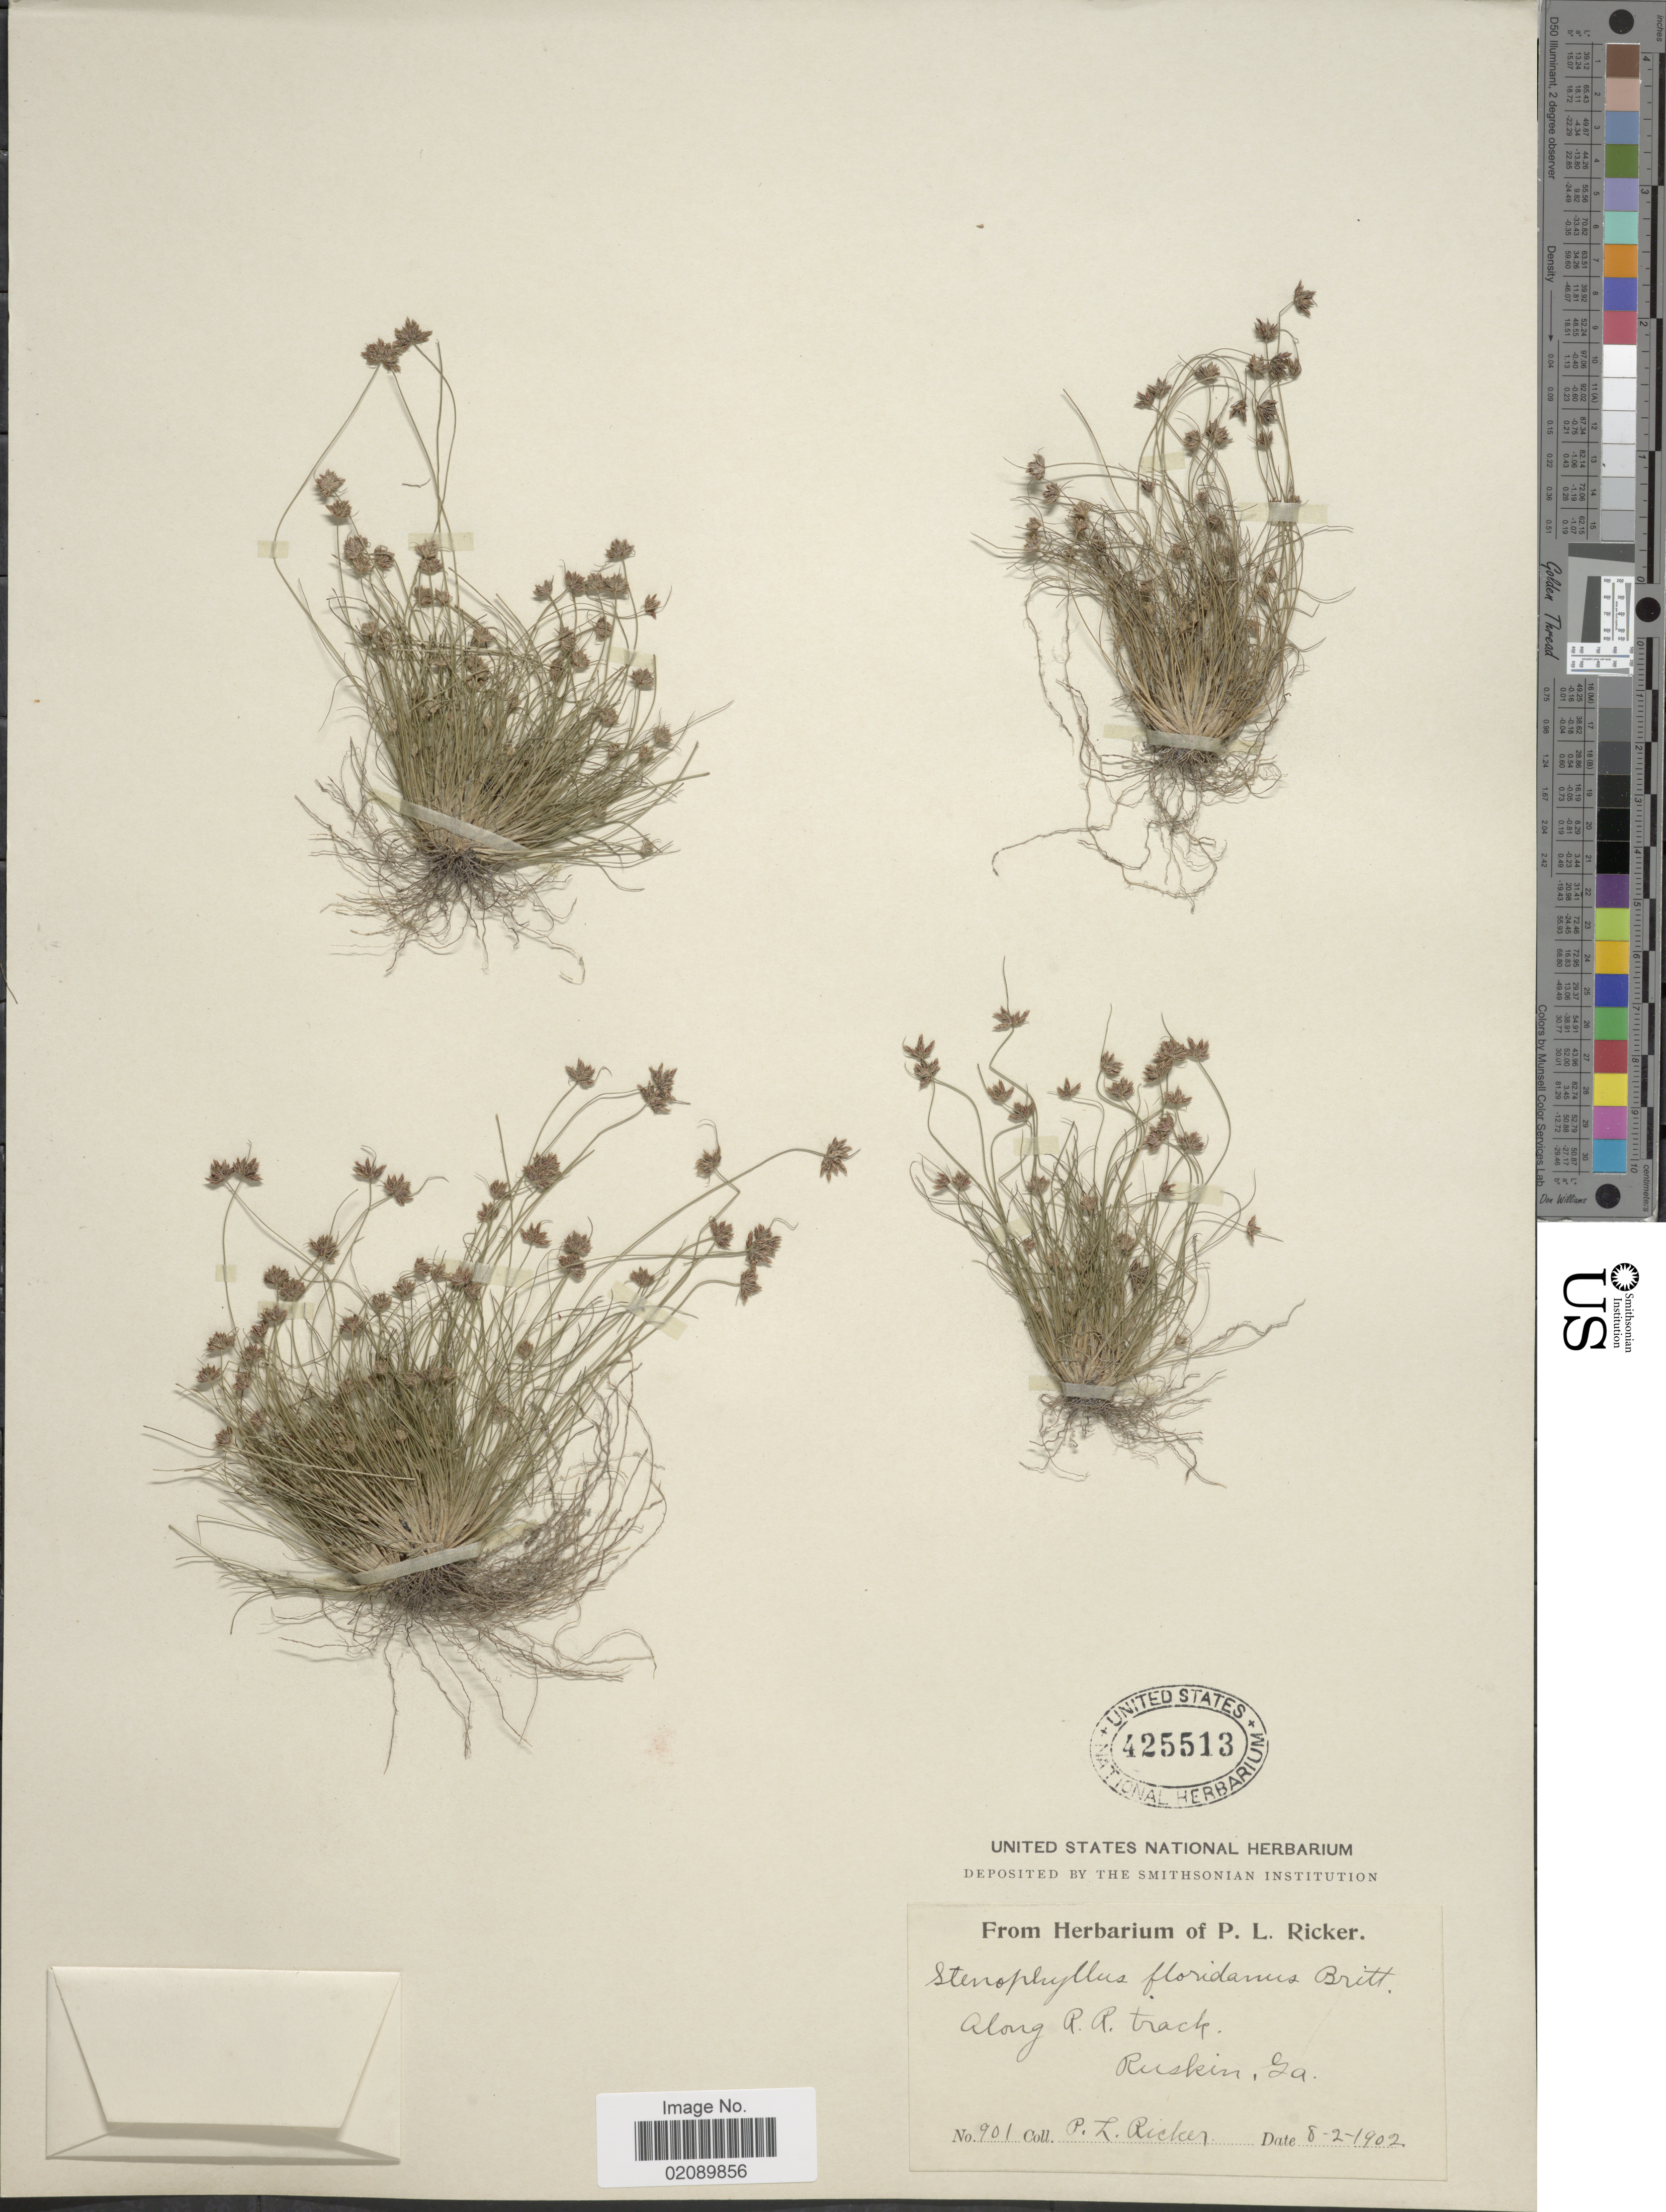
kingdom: Plantae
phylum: Tracheophyta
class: Liliopsida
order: Poales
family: Cyperaceae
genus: Bulbostylis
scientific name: Bulbostylis barbata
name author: (Rottb.) C.B. Clarke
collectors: P. Ricker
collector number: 901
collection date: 1902-08-02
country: United States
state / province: Georgia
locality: Along R.R. track. Ruskin, Ga.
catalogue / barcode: US 425513